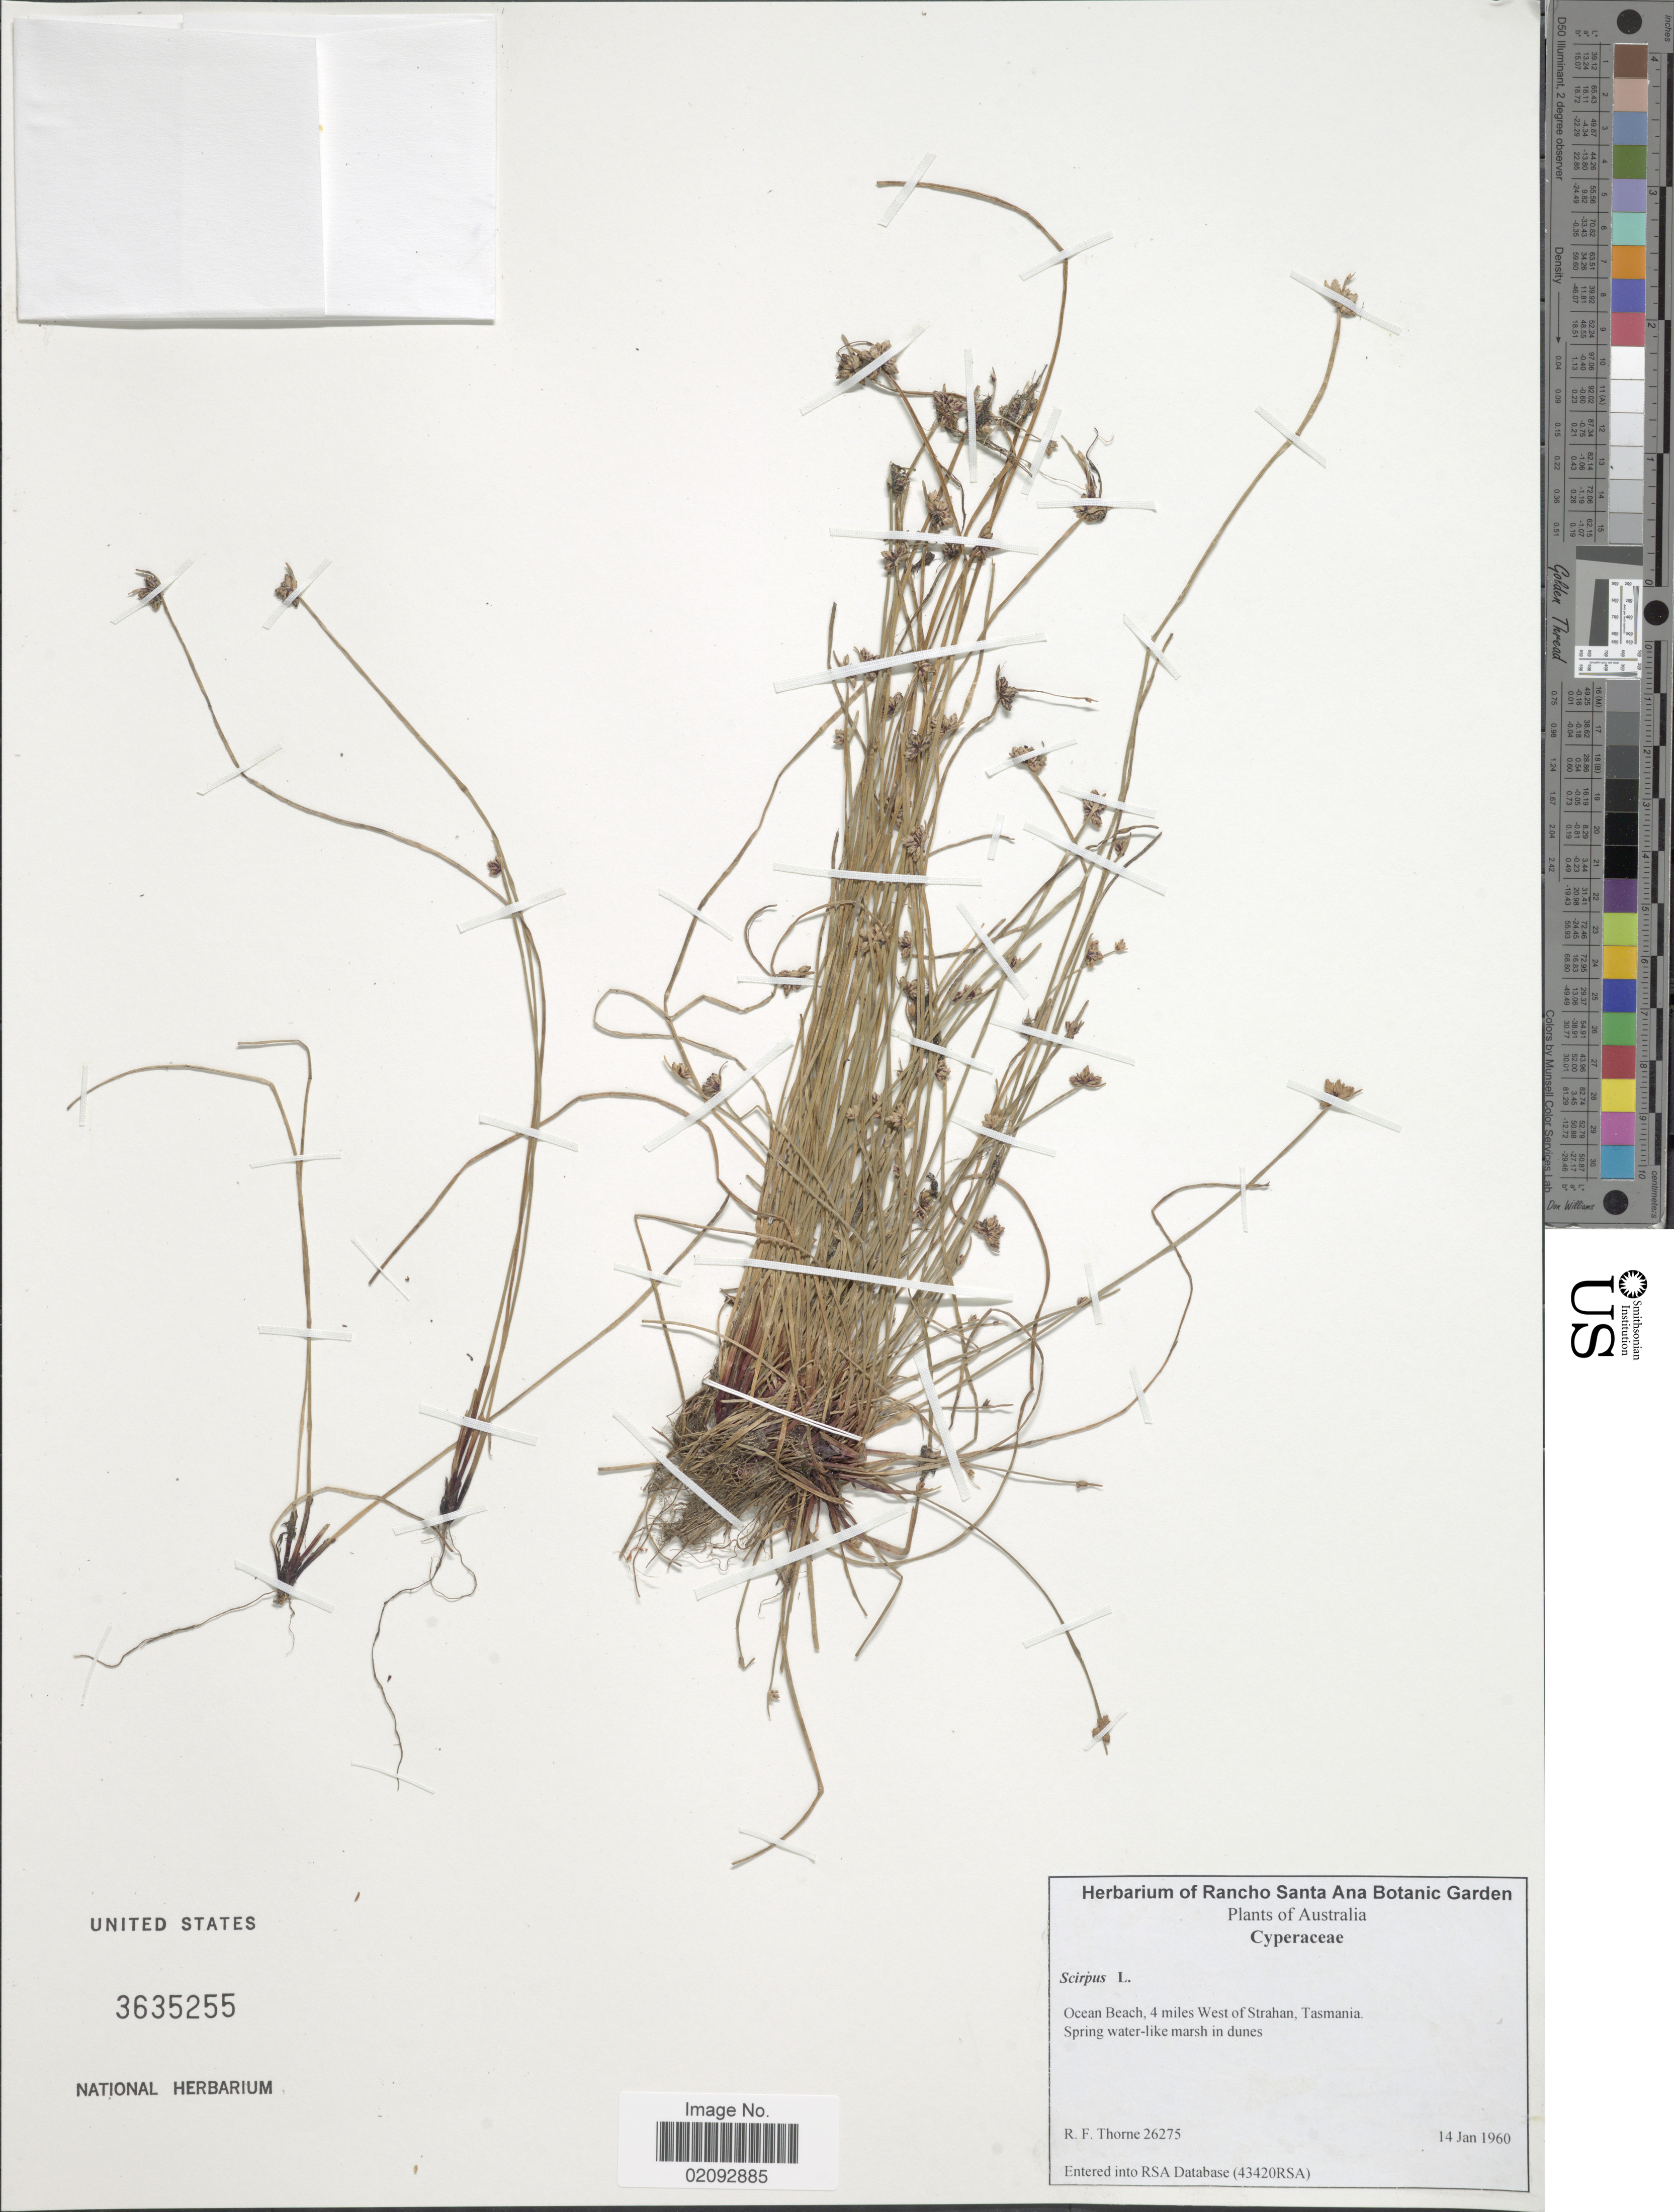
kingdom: Plantae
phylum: Tracheophyta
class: Liliopsida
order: Poales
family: Cyperaceae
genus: Isolepis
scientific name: Isolepis sp.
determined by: Strong, Mark T., (BOT), Smithsonian Institution - National Museum of Natural History (UNITED STATES)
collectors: R. F. Thorne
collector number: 26275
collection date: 1960-01-14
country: Australia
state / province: Tasmania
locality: Ocean Beach, 4 miles West of Strahan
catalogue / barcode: US 3635255